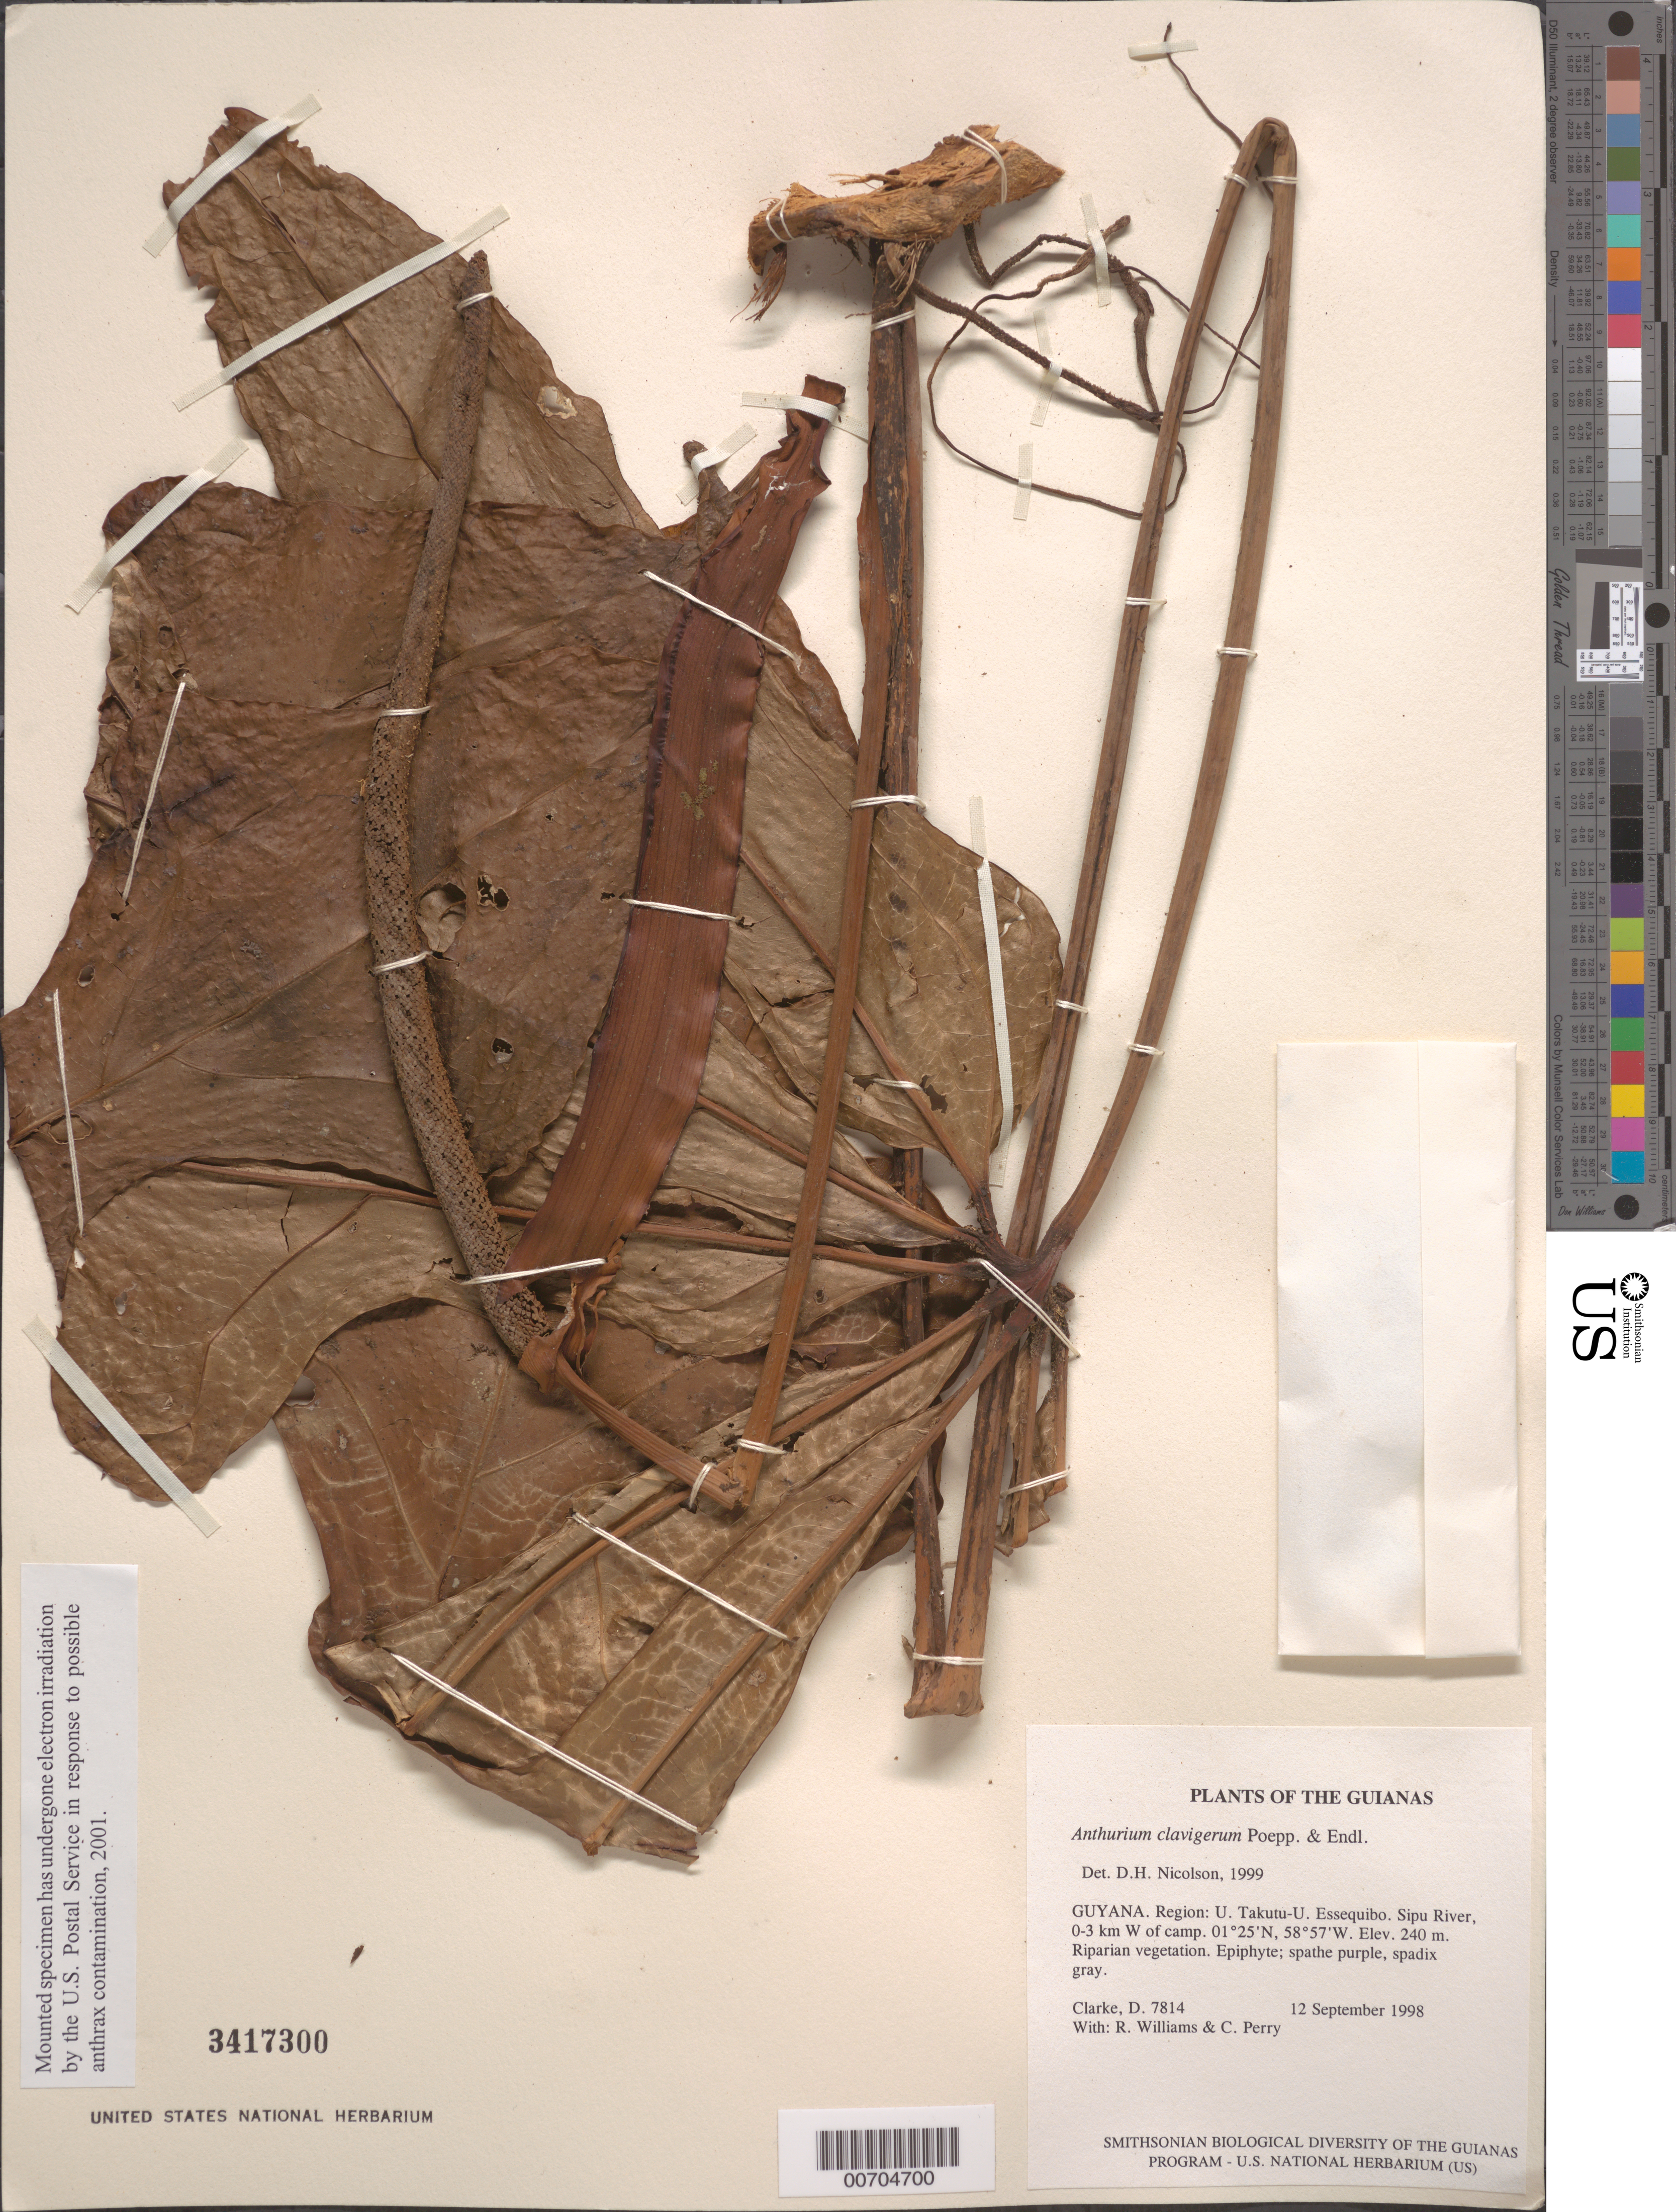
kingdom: Plantae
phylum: Tracheophyta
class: Liliopsida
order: Alismatales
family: Araceae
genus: Anthurium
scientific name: Anthurium clavigerum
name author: Poepp. & Endl.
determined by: Nicolson, Dan H.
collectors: H. D. Clarke, R. Williams & C. Perry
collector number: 7814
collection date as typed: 12 September 1998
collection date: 1998-09-12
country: Guyana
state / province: U. Takutu-U. Essequibo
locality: Sipu River, 0-3 km W of camp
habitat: Riparian vegetation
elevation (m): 240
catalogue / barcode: US 3417300